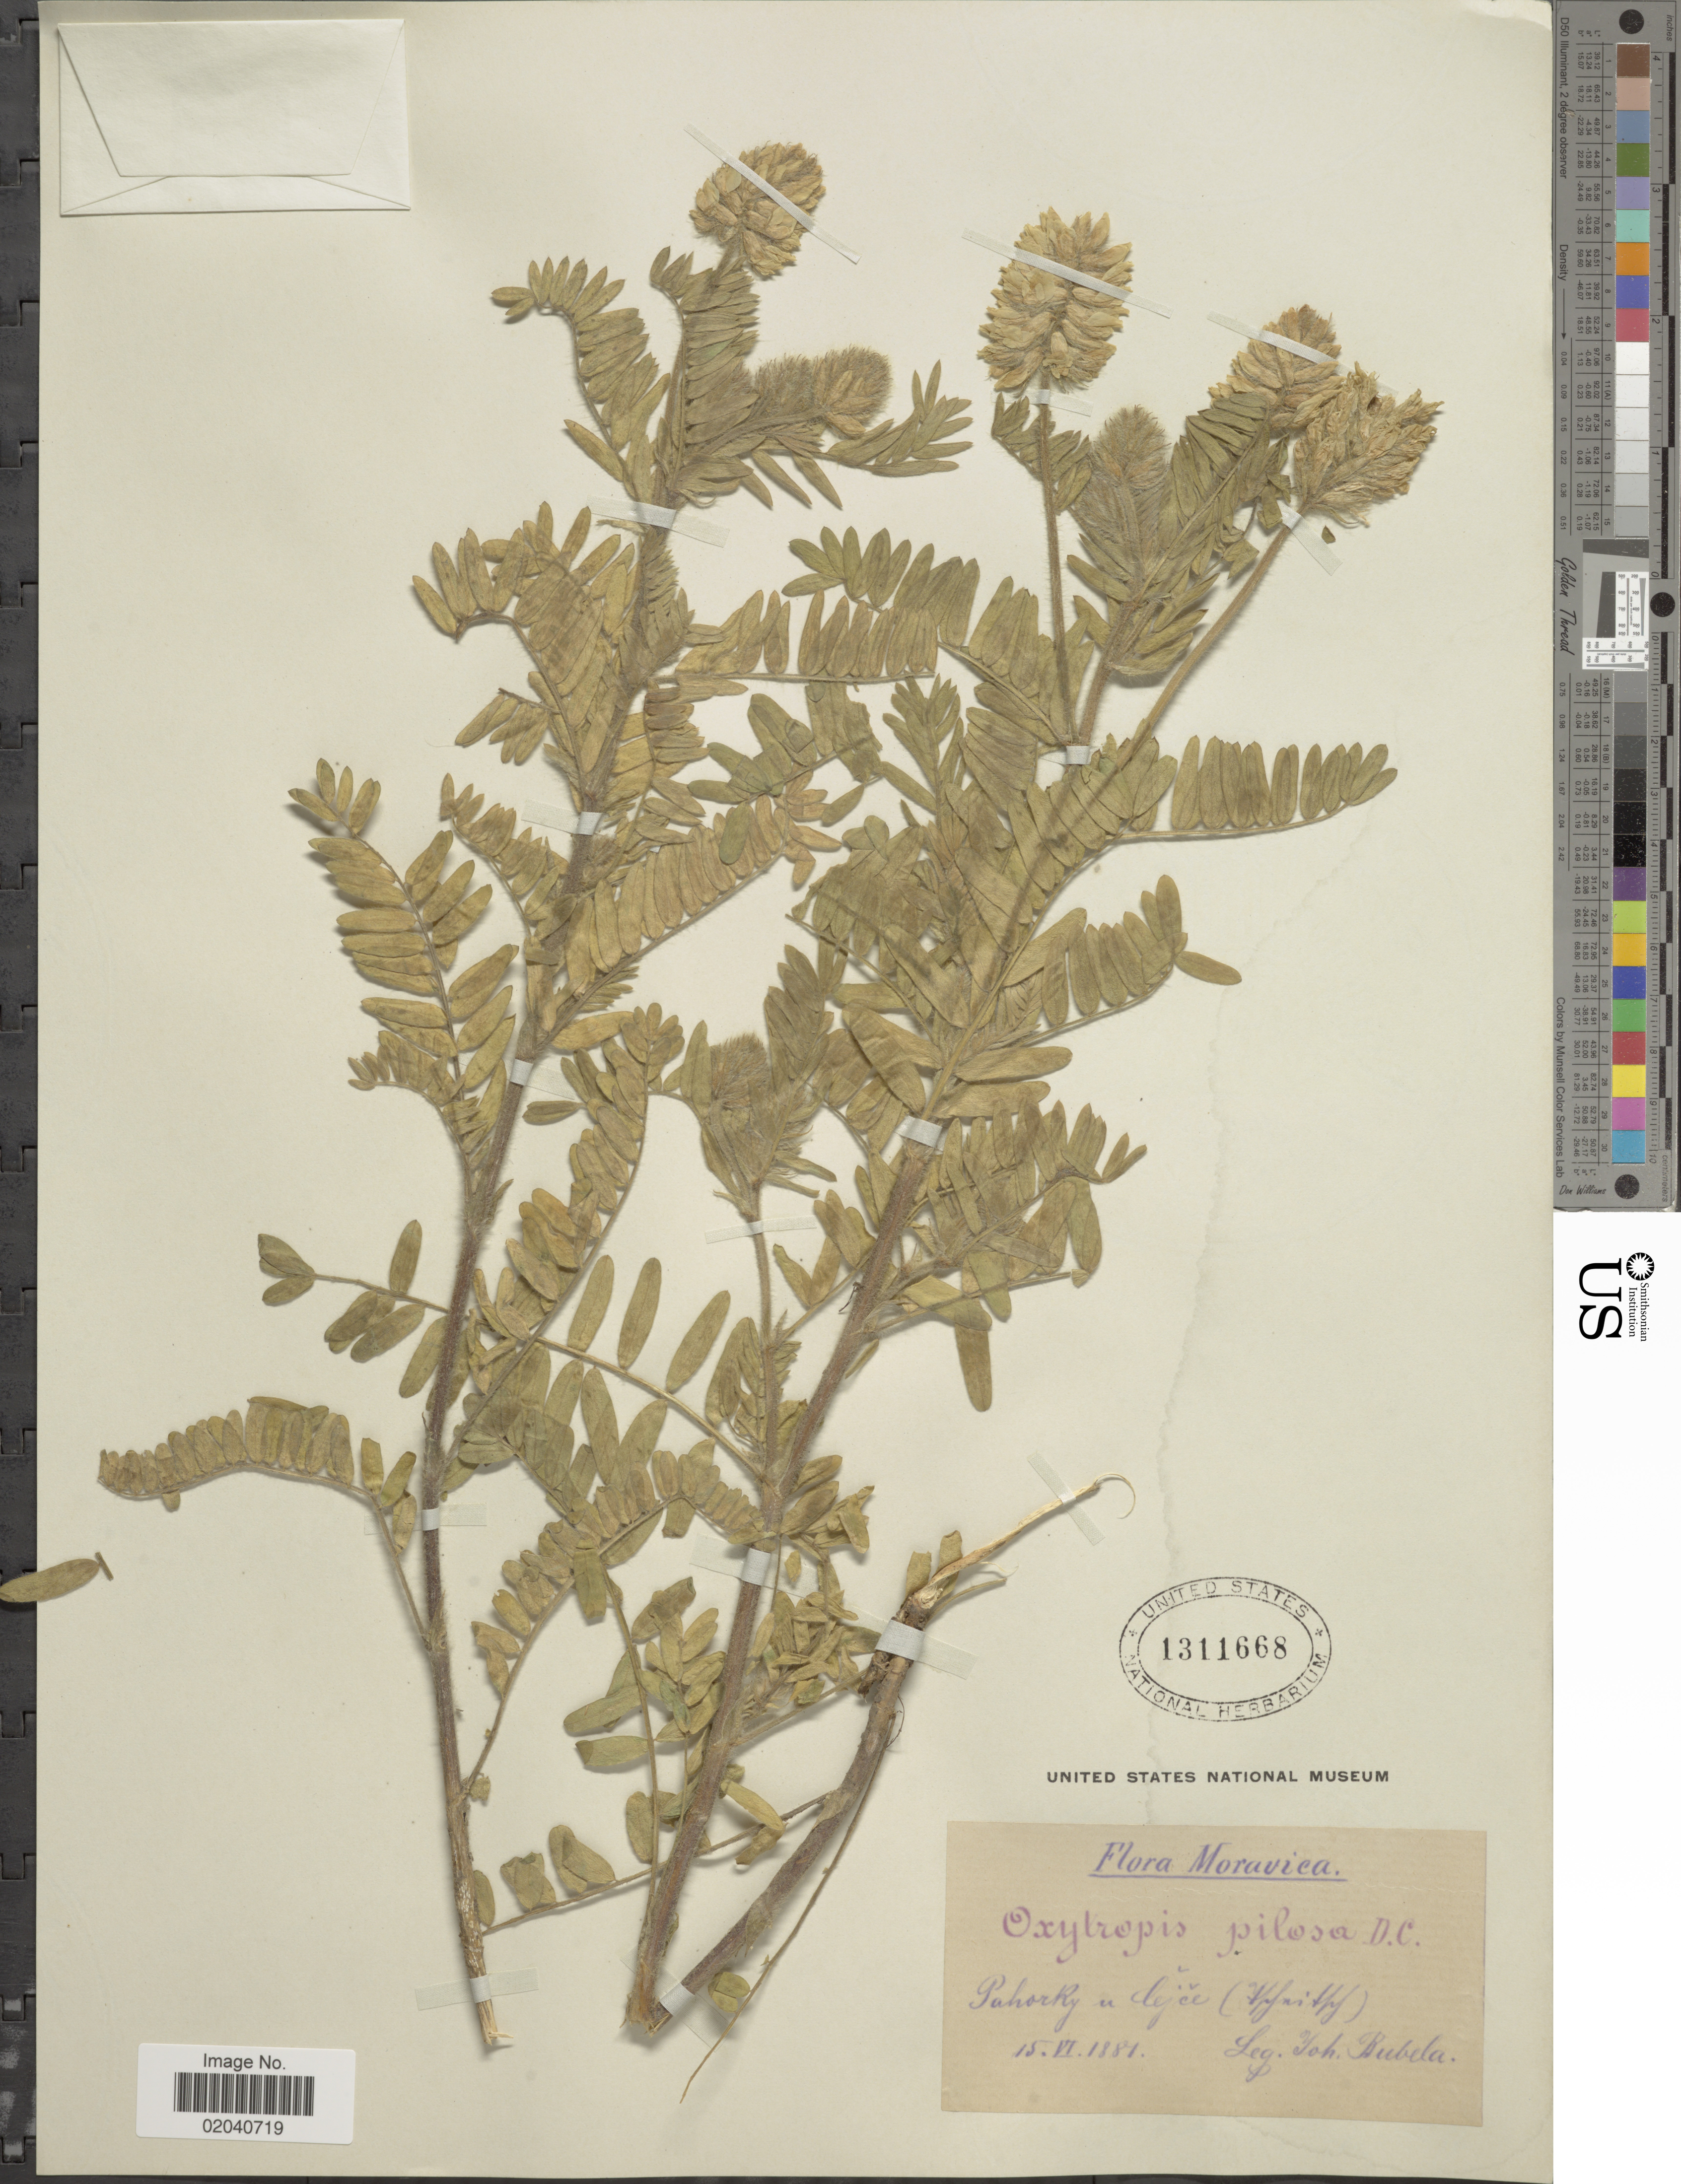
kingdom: Plantae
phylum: Tracheophyta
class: Magnoliopsida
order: Fabales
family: Fabaceae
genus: Oxytropis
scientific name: Oxytropis pilosa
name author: (L.) DC.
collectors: J. Bubela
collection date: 1881-06-15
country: Czechia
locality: Moravica, Pahorky u Cjce (x)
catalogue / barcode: US 1311668